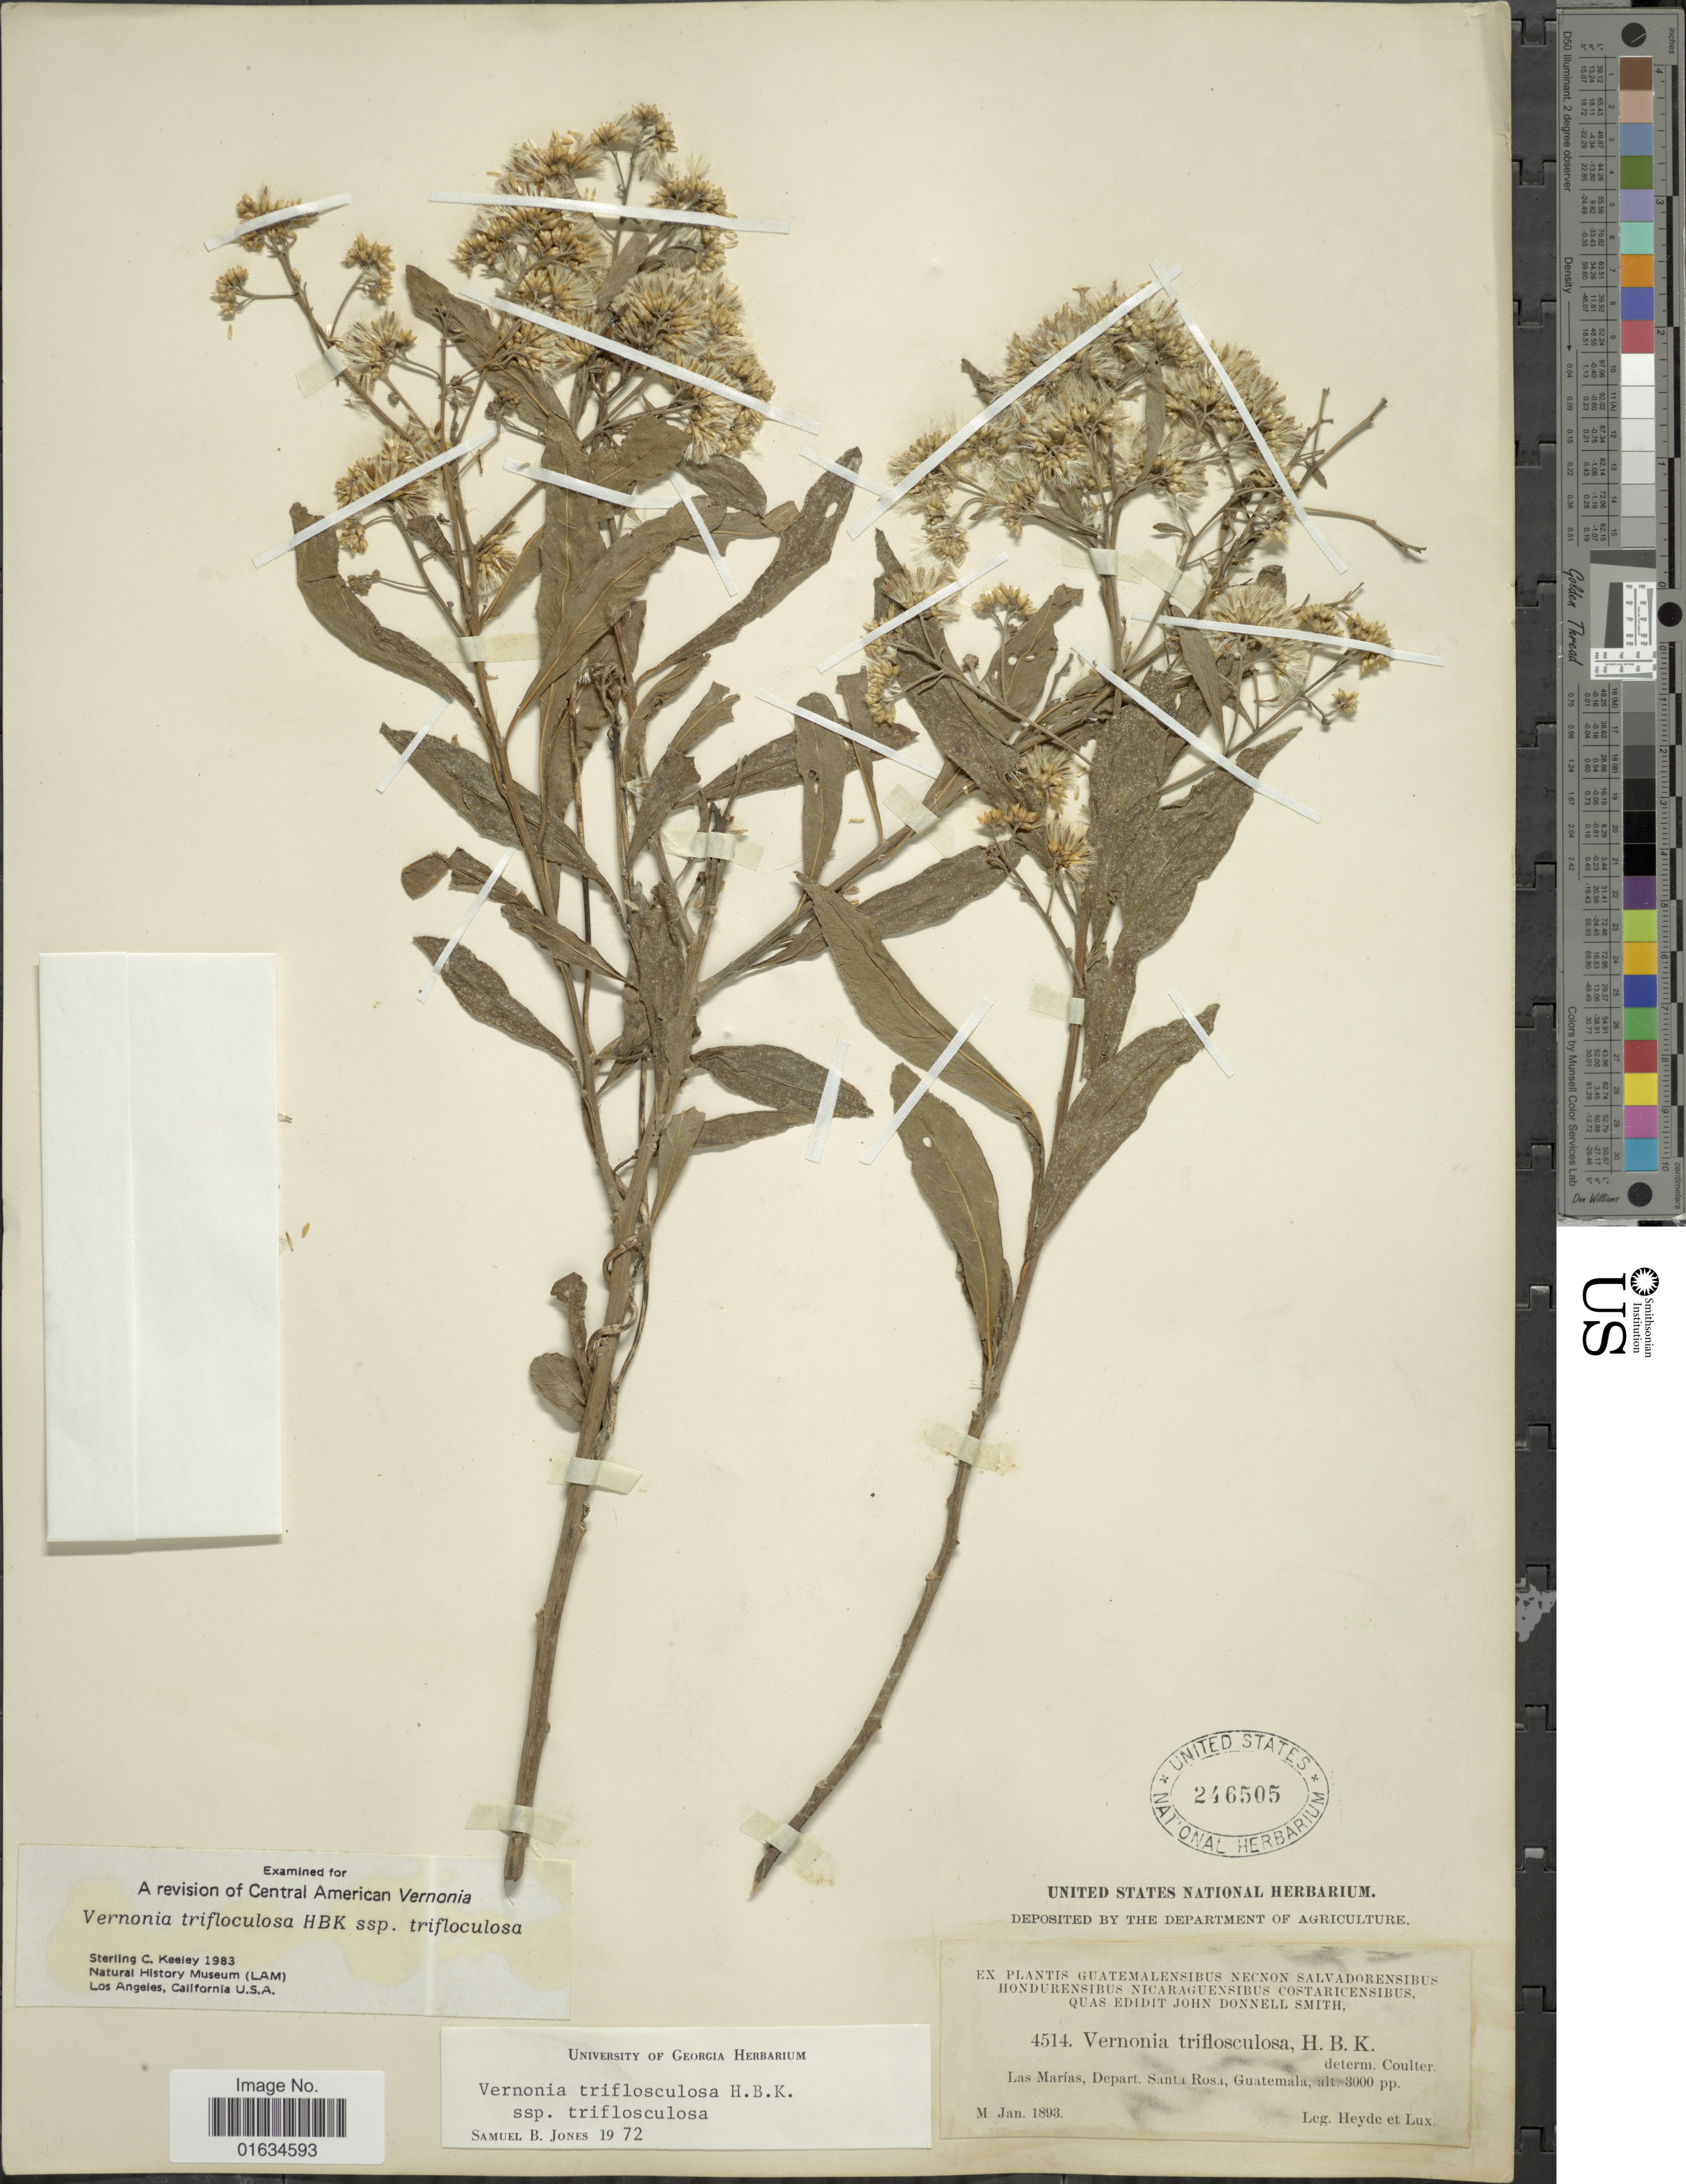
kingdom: Plantae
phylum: Tracheophyta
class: Magnoliopsida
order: Asterales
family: Asteraceae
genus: Eremosis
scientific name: Eremosis triflosculosa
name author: (Kunth) Gleason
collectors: Heyde & Lux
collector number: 4514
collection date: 1893-01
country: Guatemala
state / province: Santa Rosa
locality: Las Marias, Depart. Santa Rosa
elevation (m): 914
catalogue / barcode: US 246505